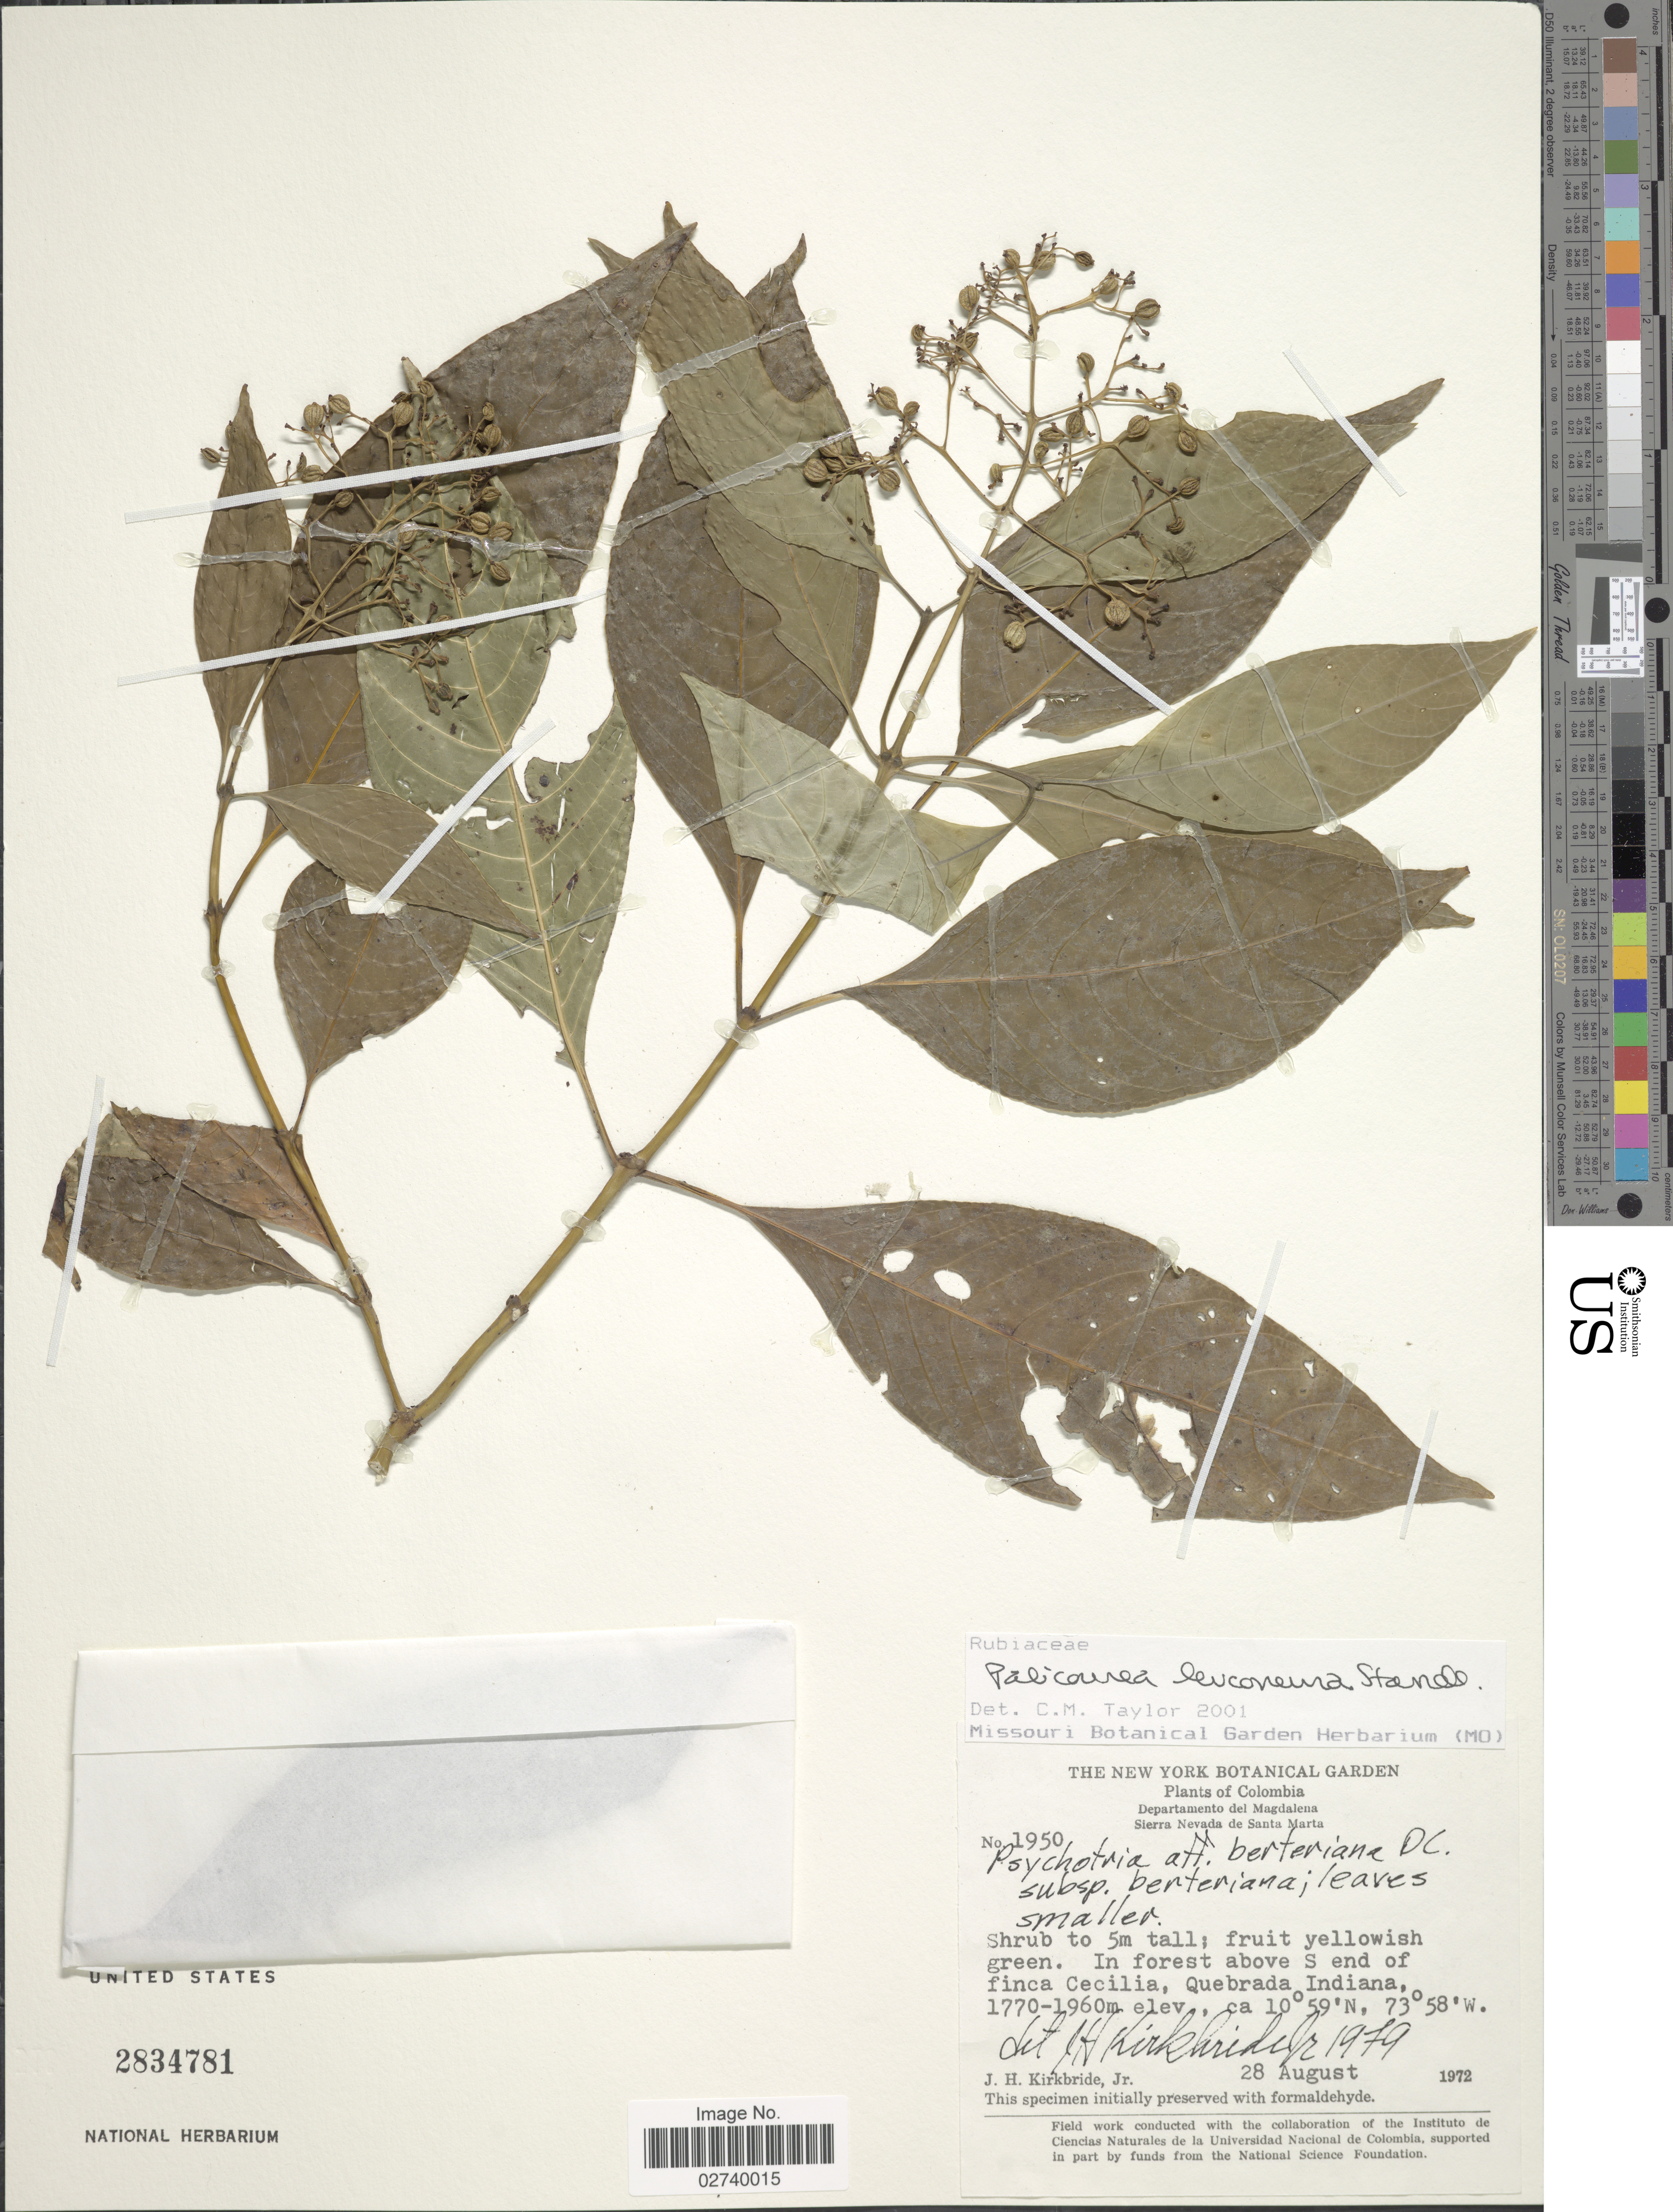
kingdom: Plantae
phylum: Tracheophyta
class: Magnoliopsida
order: Gentianales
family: Rubiaceae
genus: Palicourea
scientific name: Palicourea leuconeura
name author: Standl.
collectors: J. H. Kirkbride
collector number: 1950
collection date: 1972-08-28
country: Colombia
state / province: Magdalena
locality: Sierra Nevada de Santa Marta. Above S end of finca Cecilia, Quebrada Indiana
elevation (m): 1770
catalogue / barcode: US 2834781